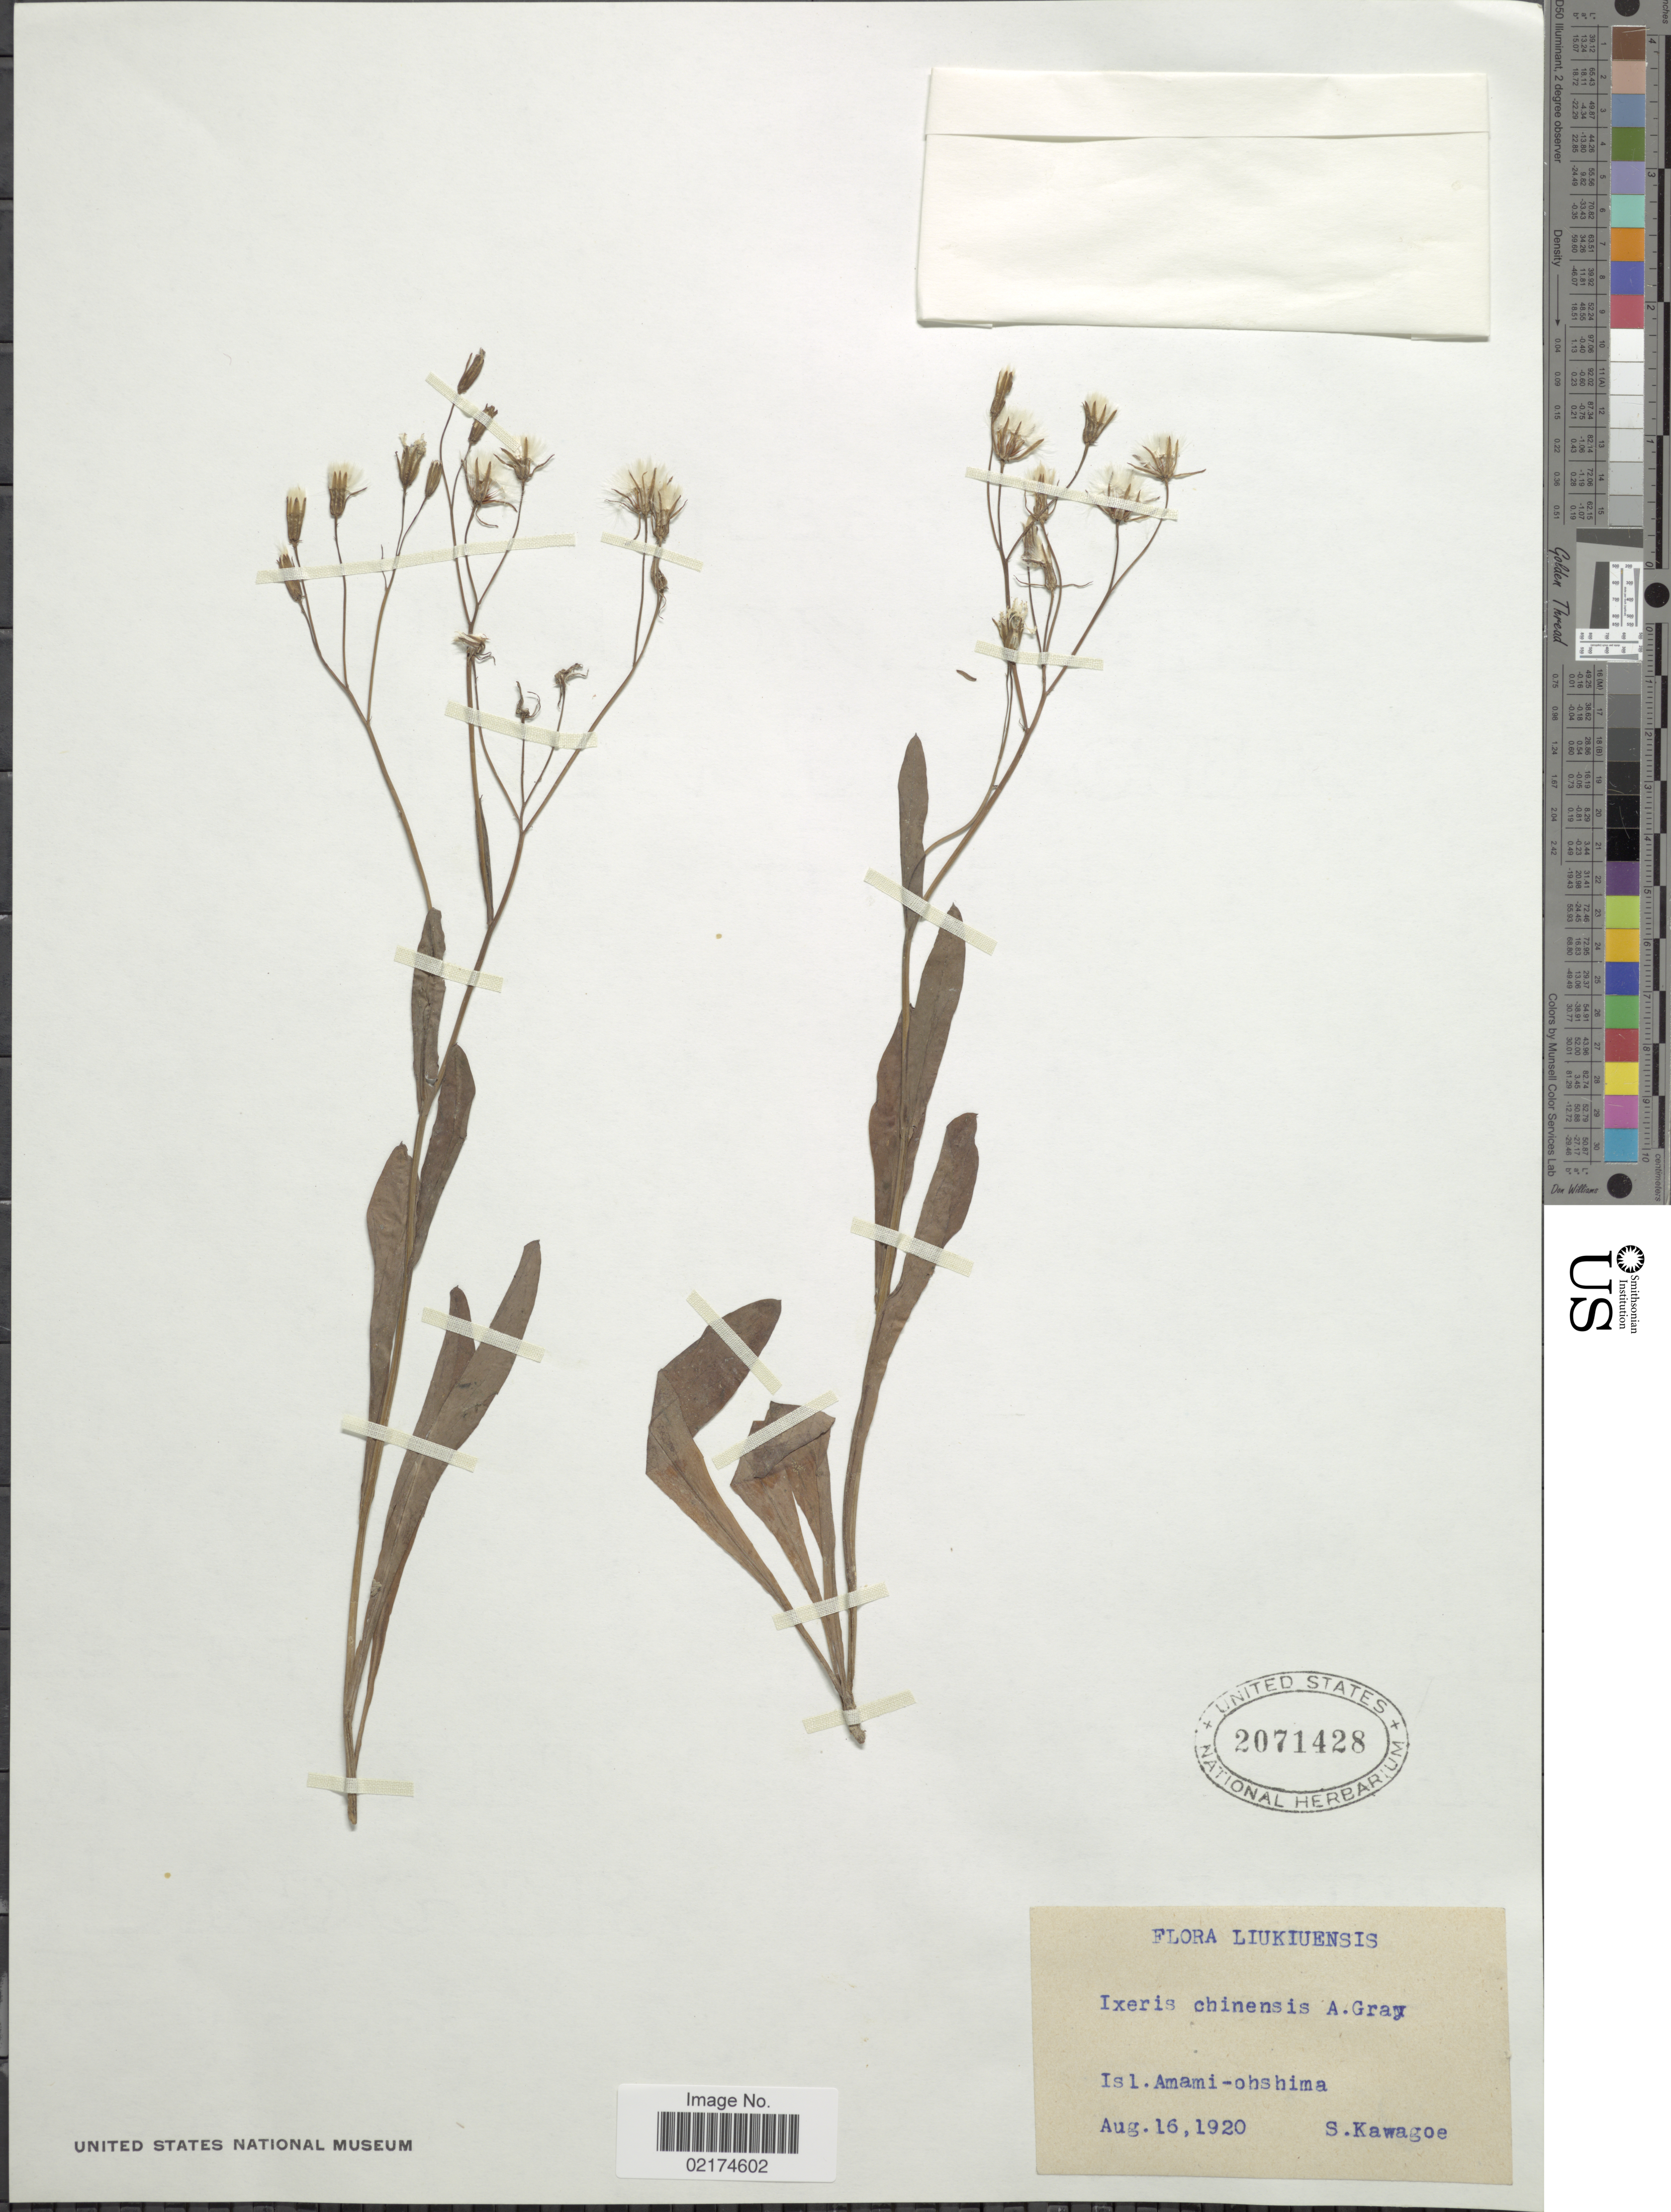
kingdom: Plantae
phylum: Tracheophyta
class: Magnoliopsida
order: Asterales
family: Asteraceae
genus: Ixeris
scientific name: Ixeris chinensis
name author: (Thunb.) Nakai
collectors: S. Kawagoe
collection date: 1920-08-16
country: Japan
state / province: Okinawa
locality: Liukiuensis, Isla. Amami-Oshima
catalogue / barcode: US 2071428